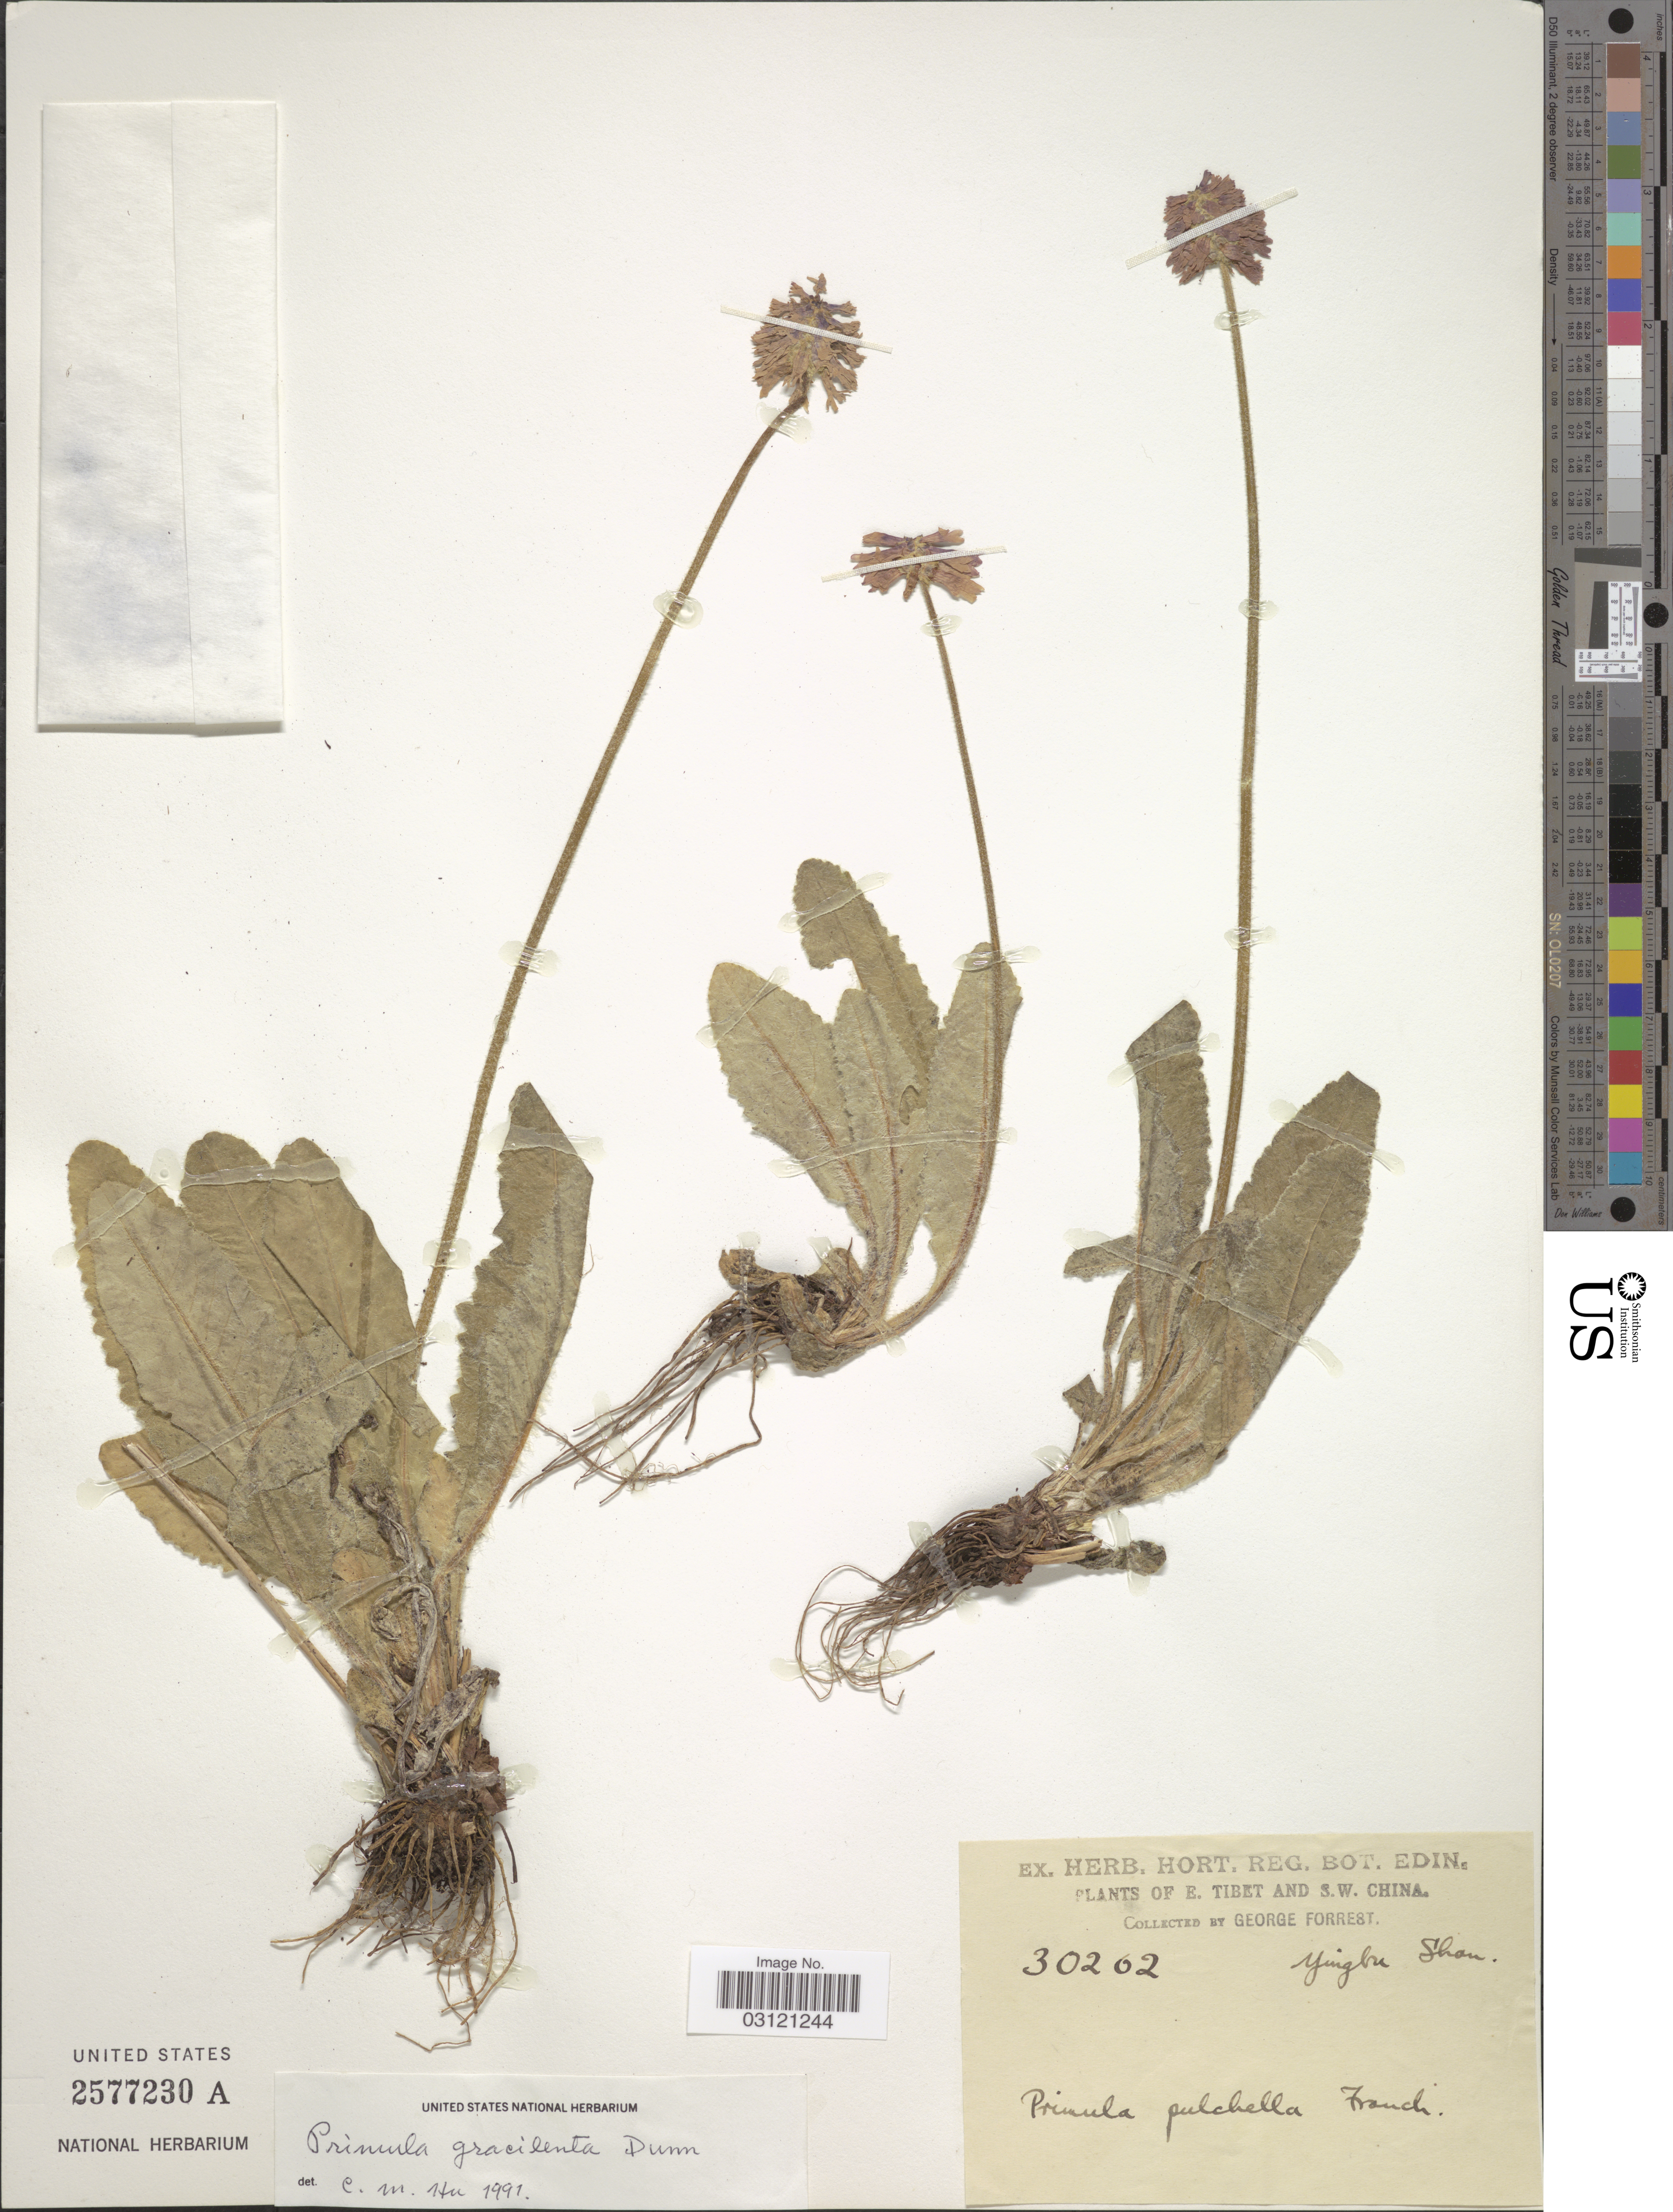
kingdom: Plantae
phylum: Tracheophyta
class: Magnoliopsida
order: Ericales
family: Primulaceae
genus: Primula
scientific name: Primula gracilenta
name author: Dunn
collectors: G. Forrest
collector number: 30262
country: China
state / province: Xizang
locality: E. Tibet and S.W. China, Yingbu Shan.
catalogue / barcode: US 2577230A